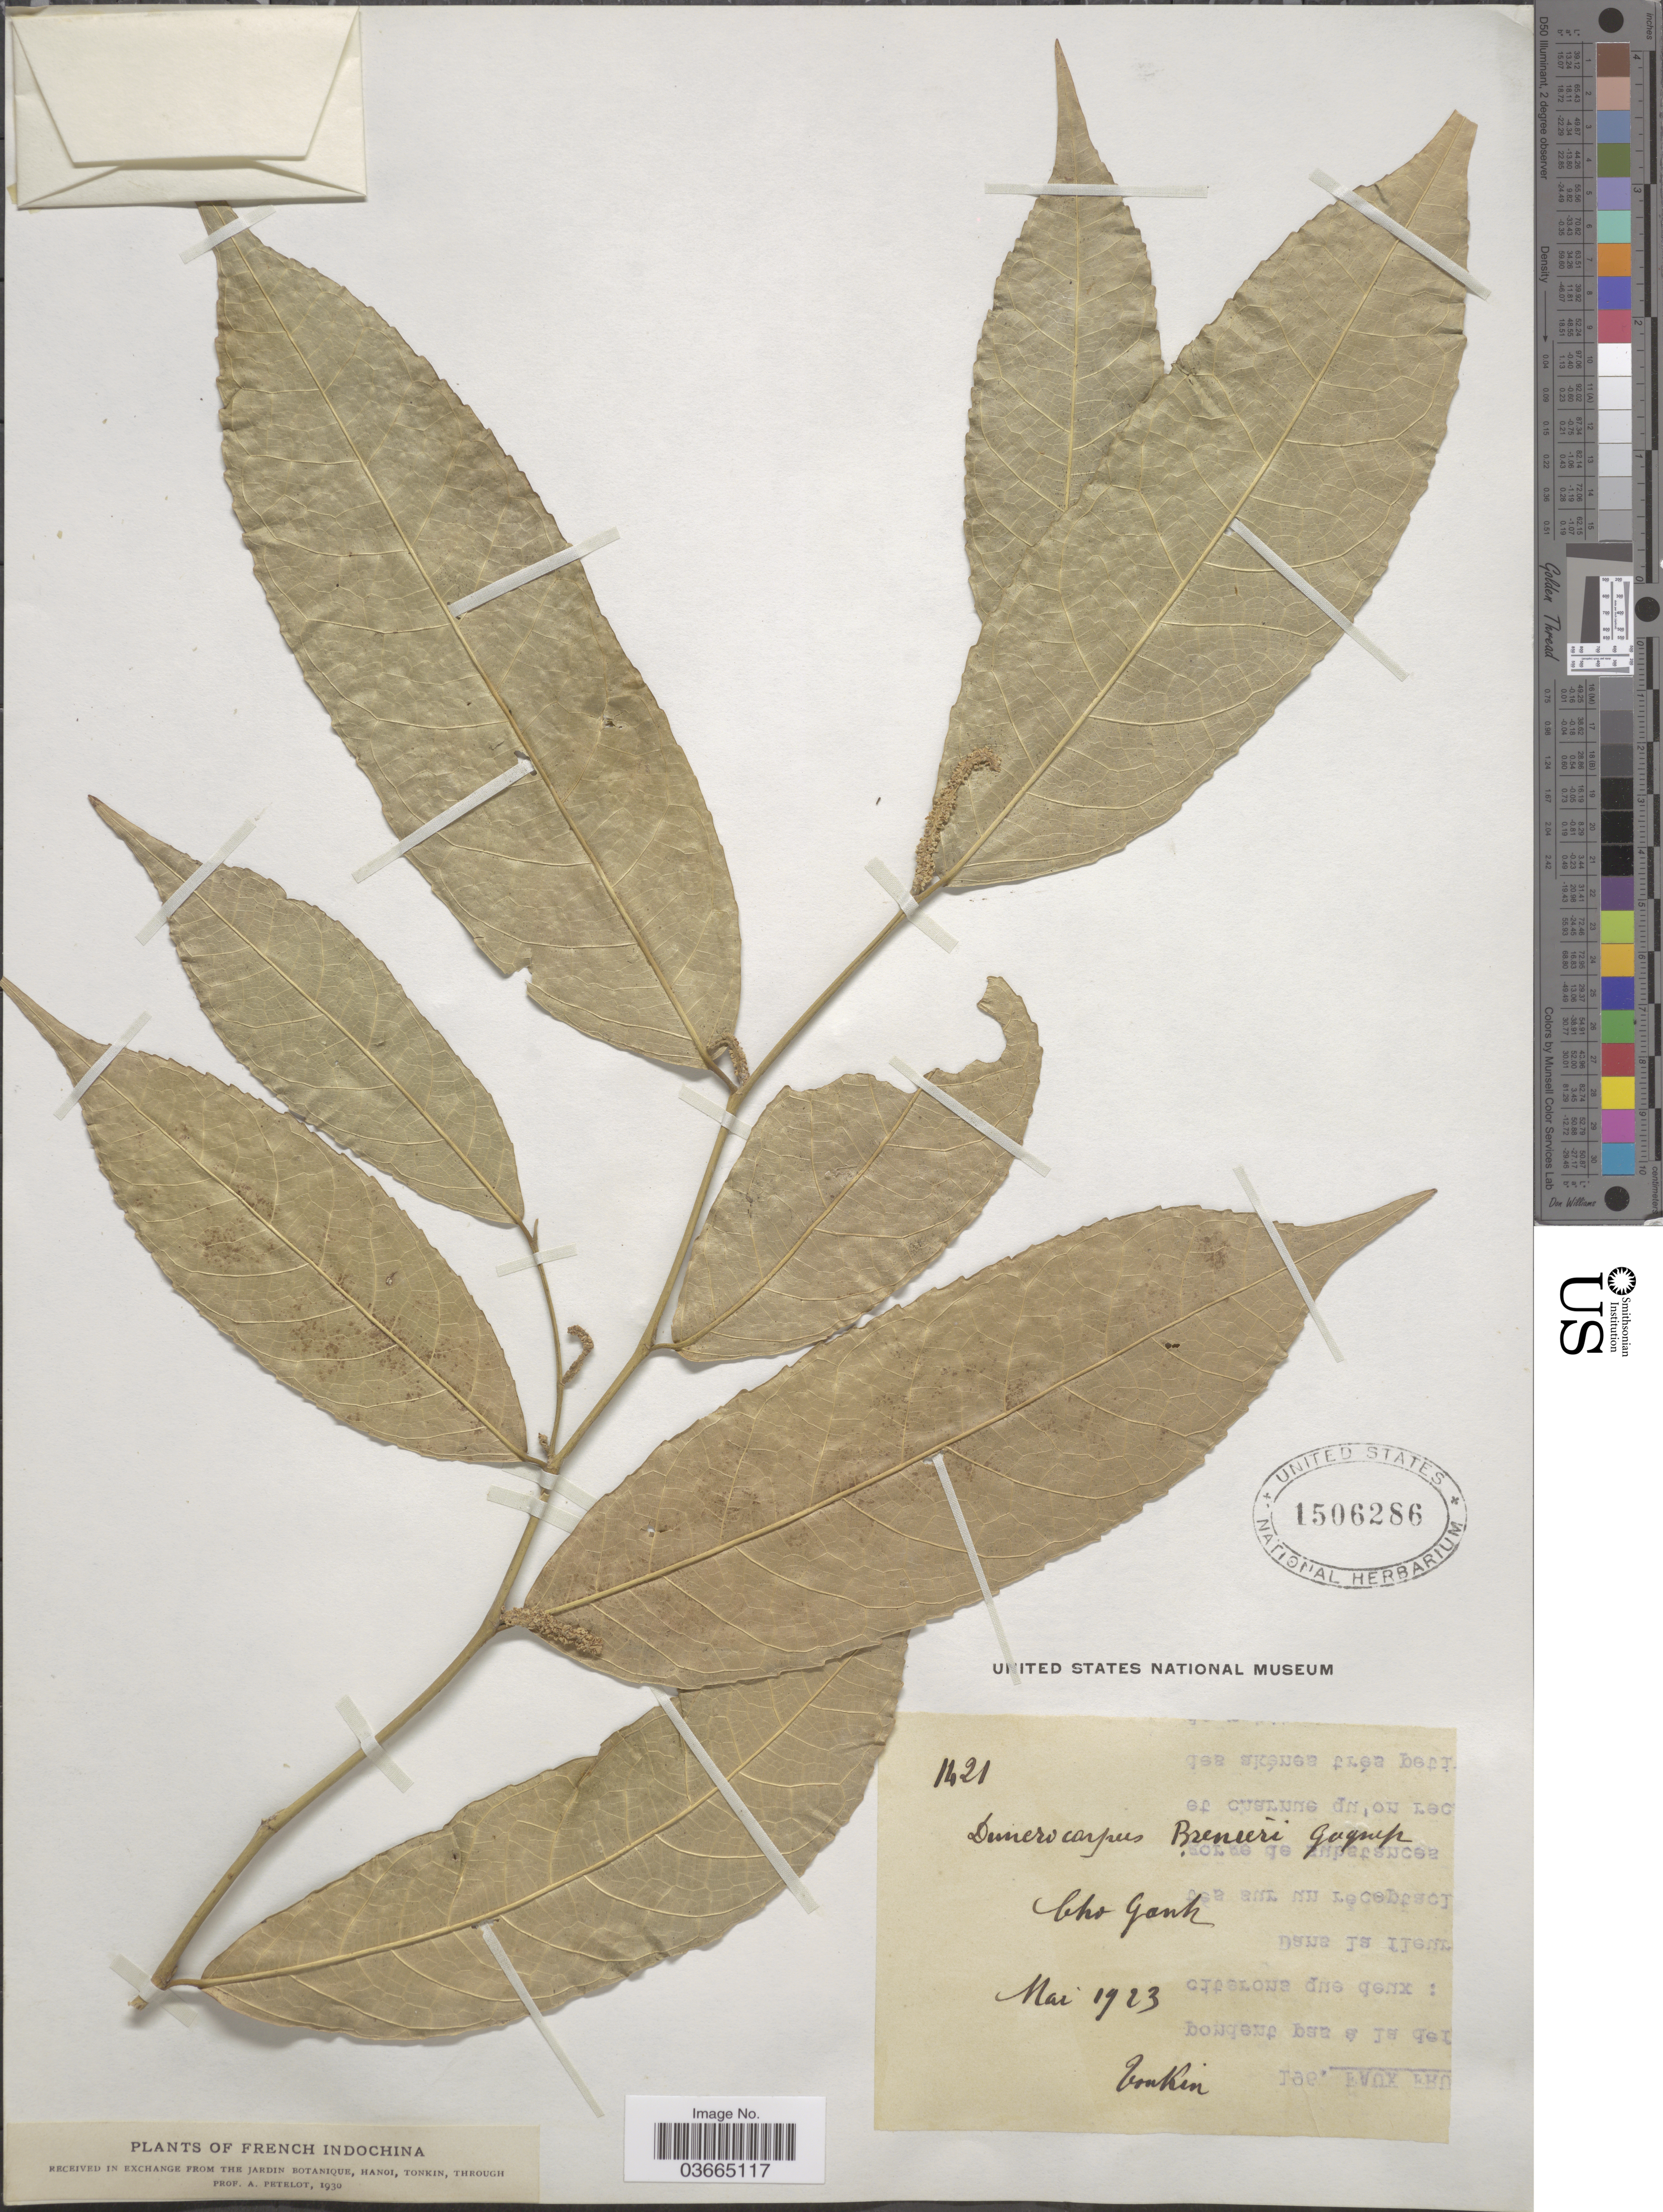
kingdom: Plantae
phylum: Tracheophyta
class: Magnoliopsida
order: Rosales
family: Moraceae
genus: Taxotrophis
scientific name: Taxotrophis macrophylla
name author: (Blume) Boerl.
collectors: A. Petelot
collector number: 1421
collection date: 1923-05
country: Vietnam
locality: French Indochina. Cho Ganh.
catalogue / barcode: US 1506286